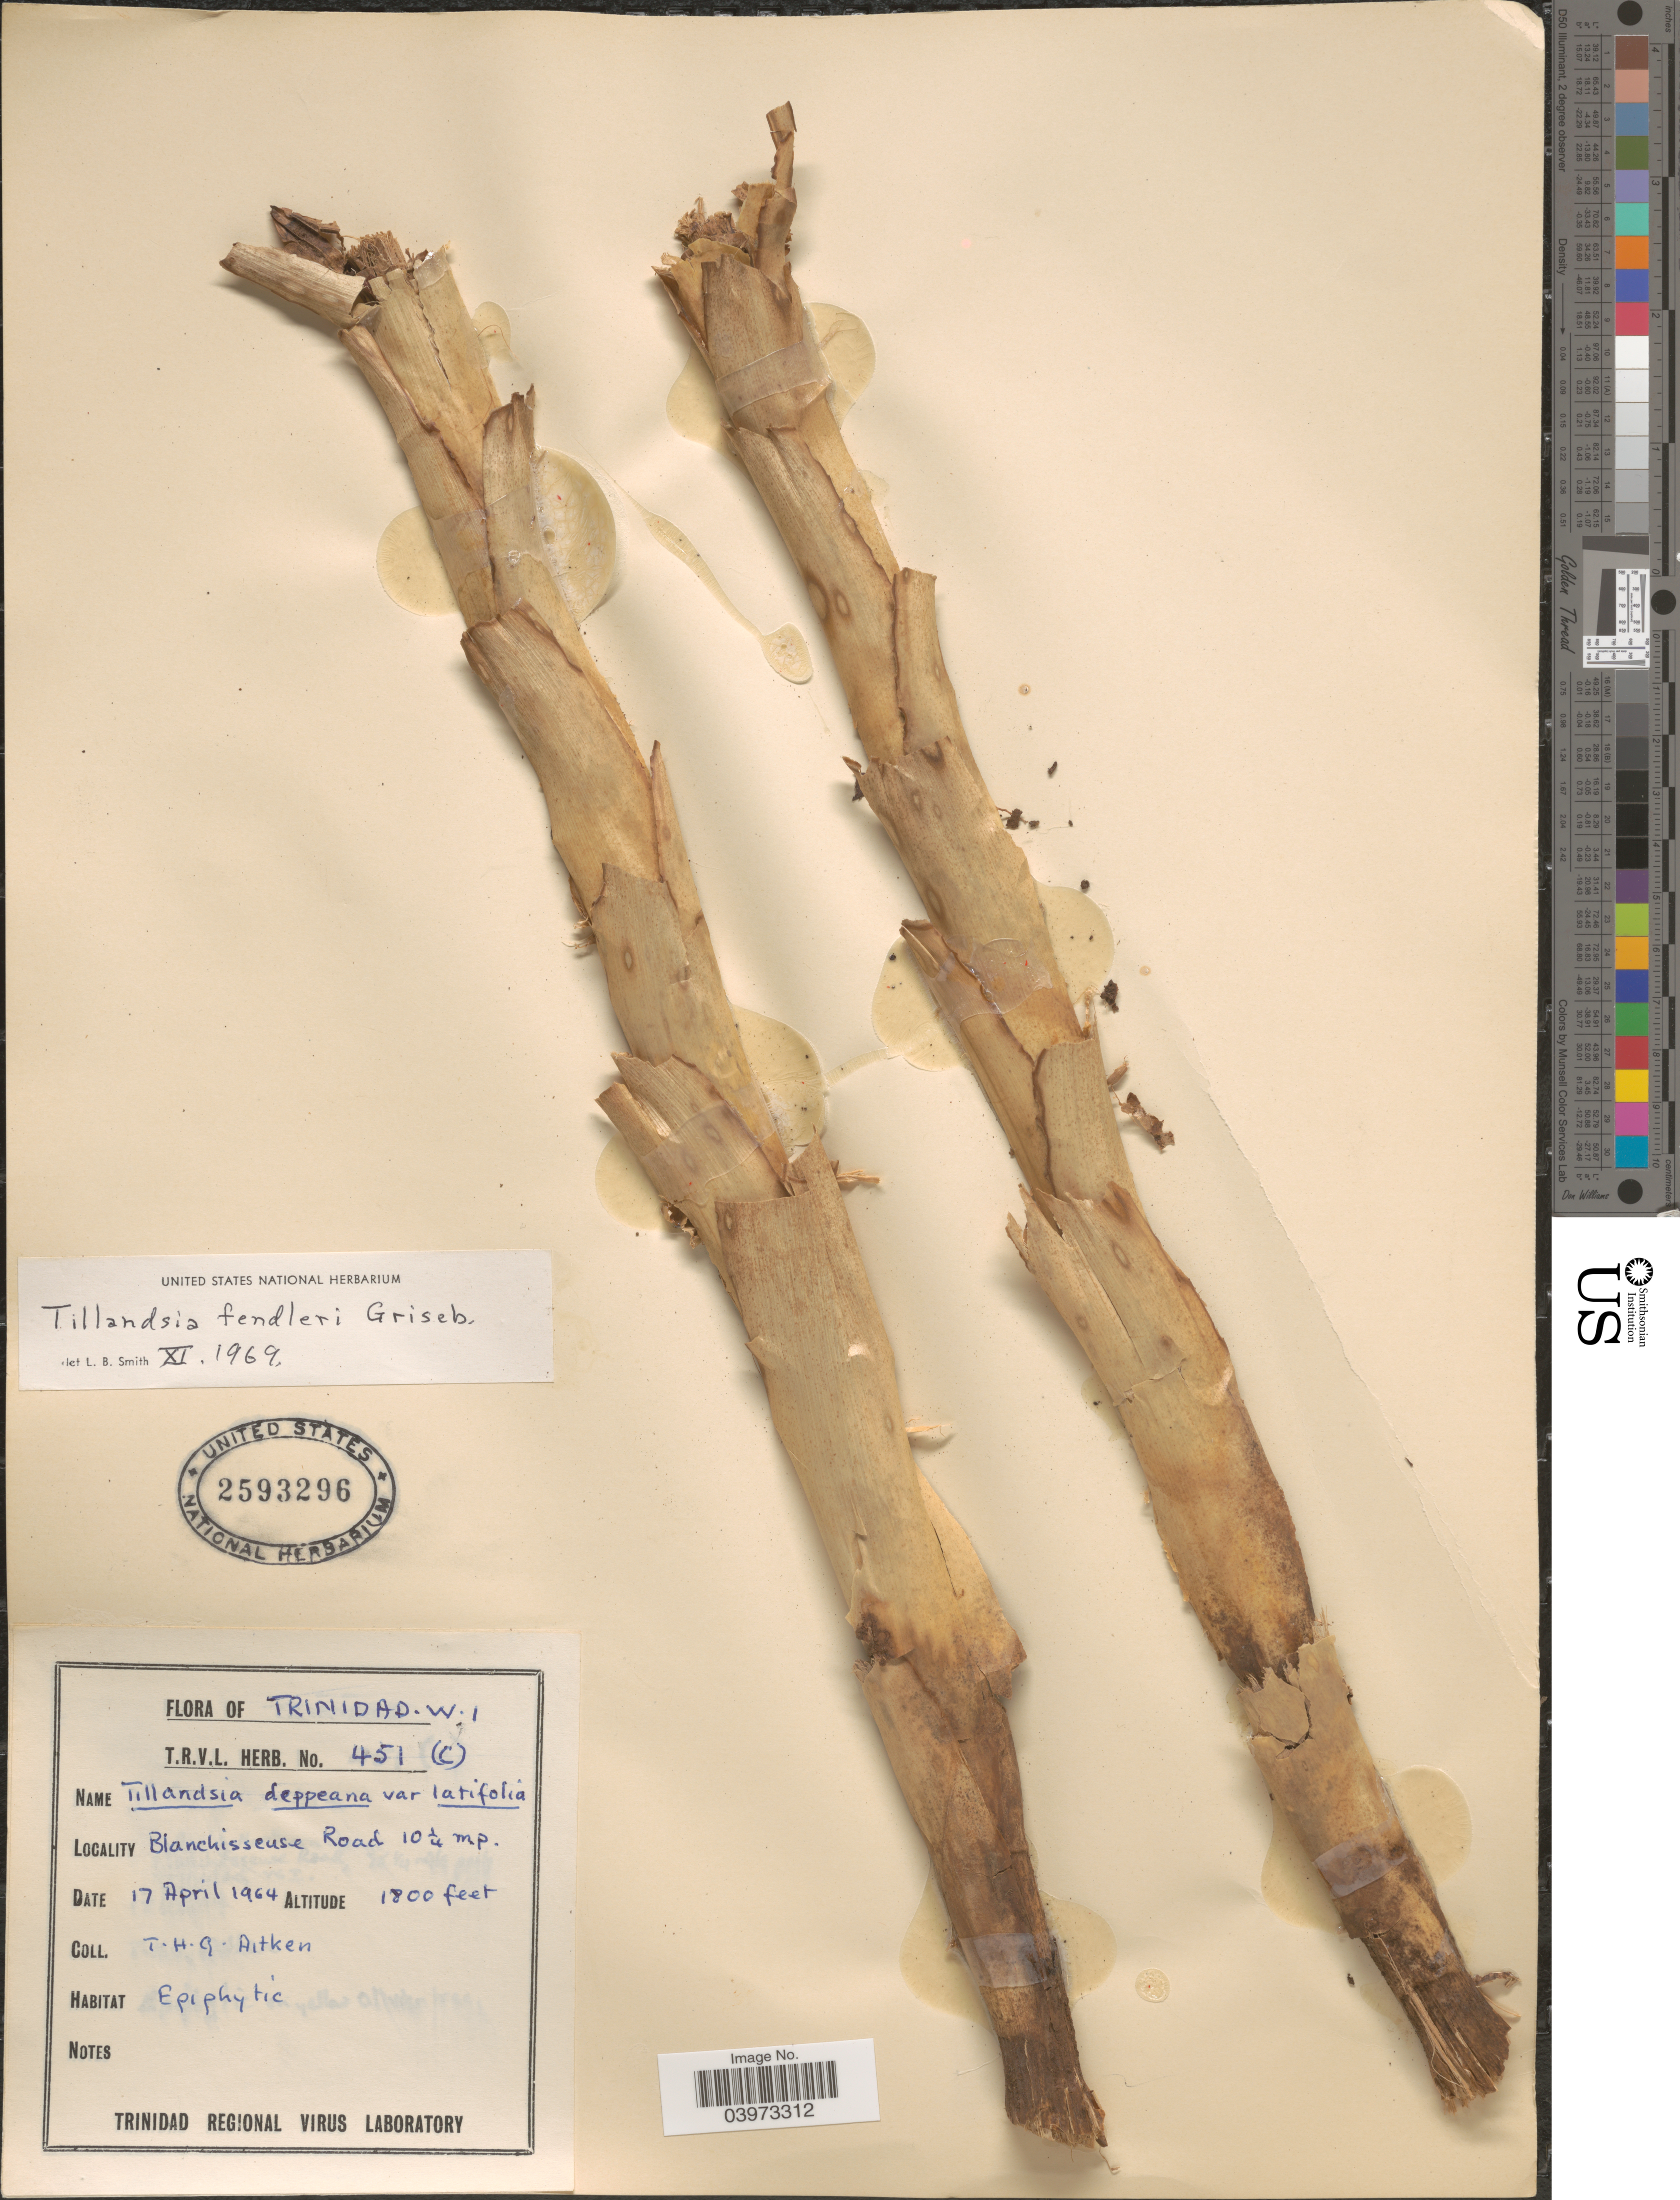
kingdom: Plantae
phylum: Tracheophyta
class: Liliopsida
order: Poales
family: Bromeliaceae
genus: Tillandsia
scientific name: Tillandsia fendleri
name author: Griseb.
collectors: T. Aitken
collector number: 451(C)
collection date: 1964-04-17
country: Trinidad and Tobago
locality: Trinidad. W. I. Blanchisseuse Road 10¼ mp.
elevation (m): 549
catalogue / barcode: US 2593296